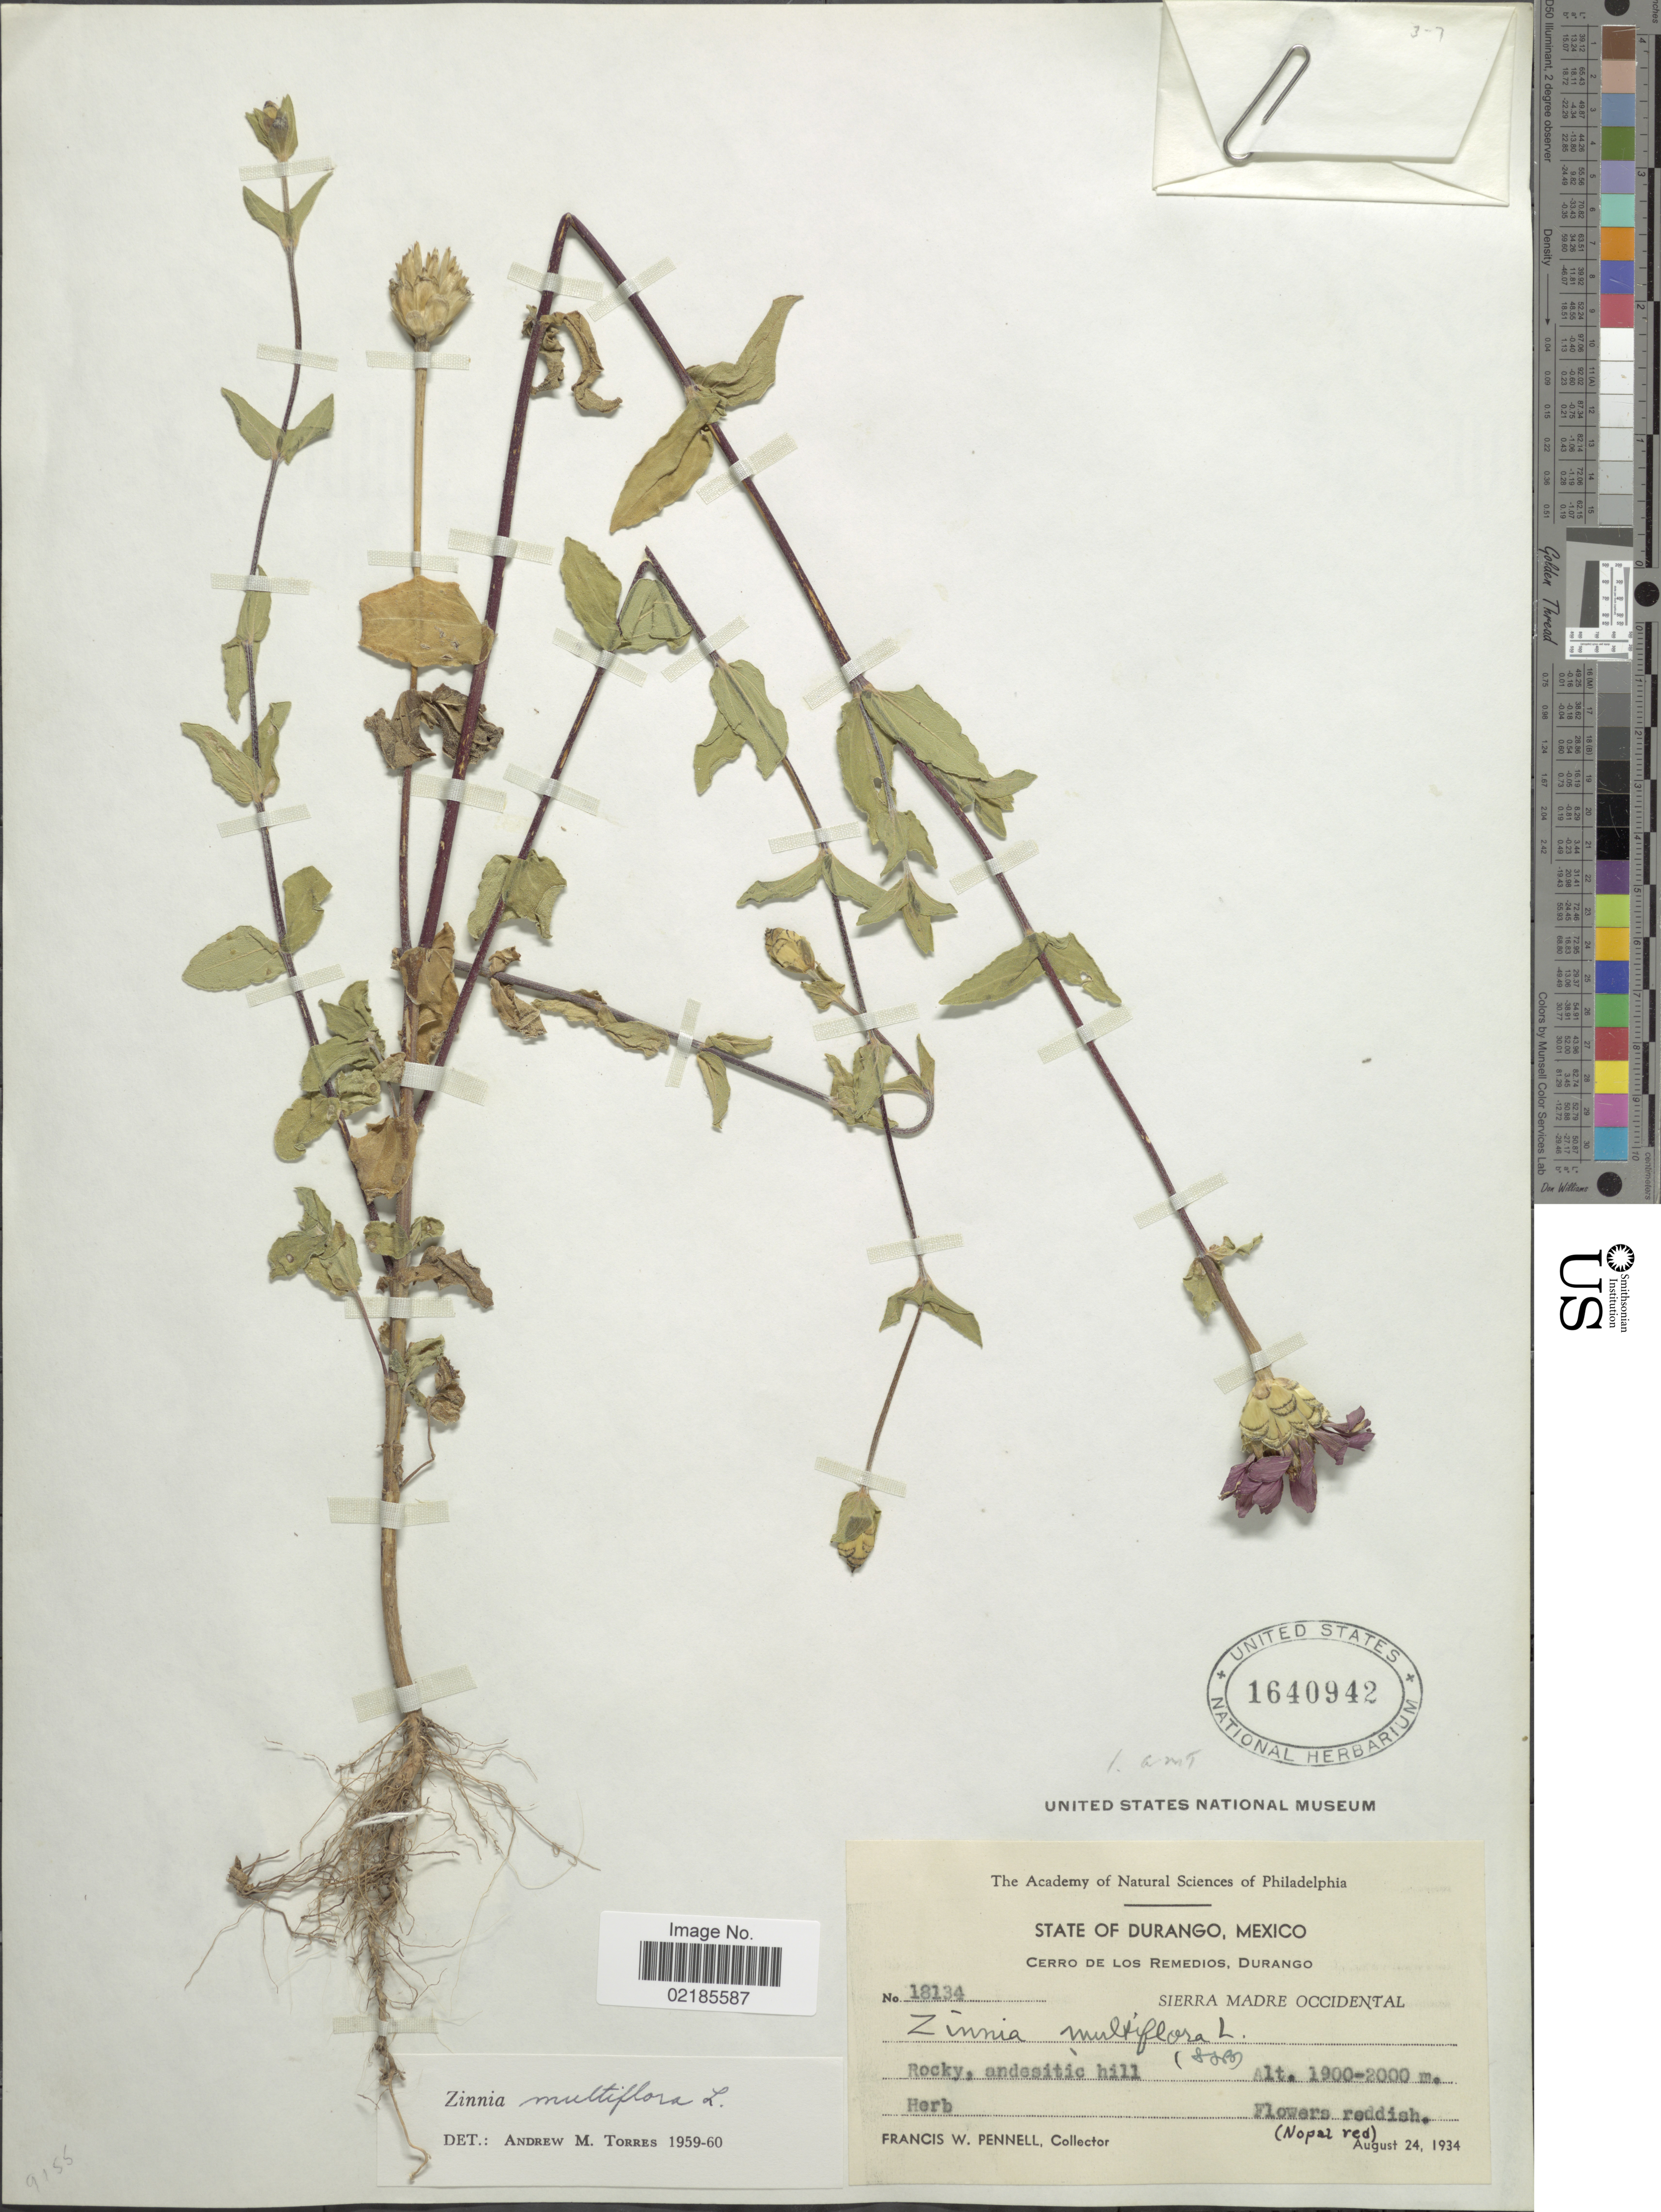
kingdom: Plantae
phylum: Tracheophyta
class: Magnoliopsida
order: Asterales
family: Asteraceae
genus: Zinnia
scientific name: Zinnia peruviana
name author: (L.) L.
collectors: F. W. Pennell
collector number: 18134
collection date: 1934-08-24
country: Mexico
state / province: Durango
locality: Cerro de Los Remedios, Durango, Sierra Madre Occidental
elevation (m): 1900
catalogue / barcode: US 1640942